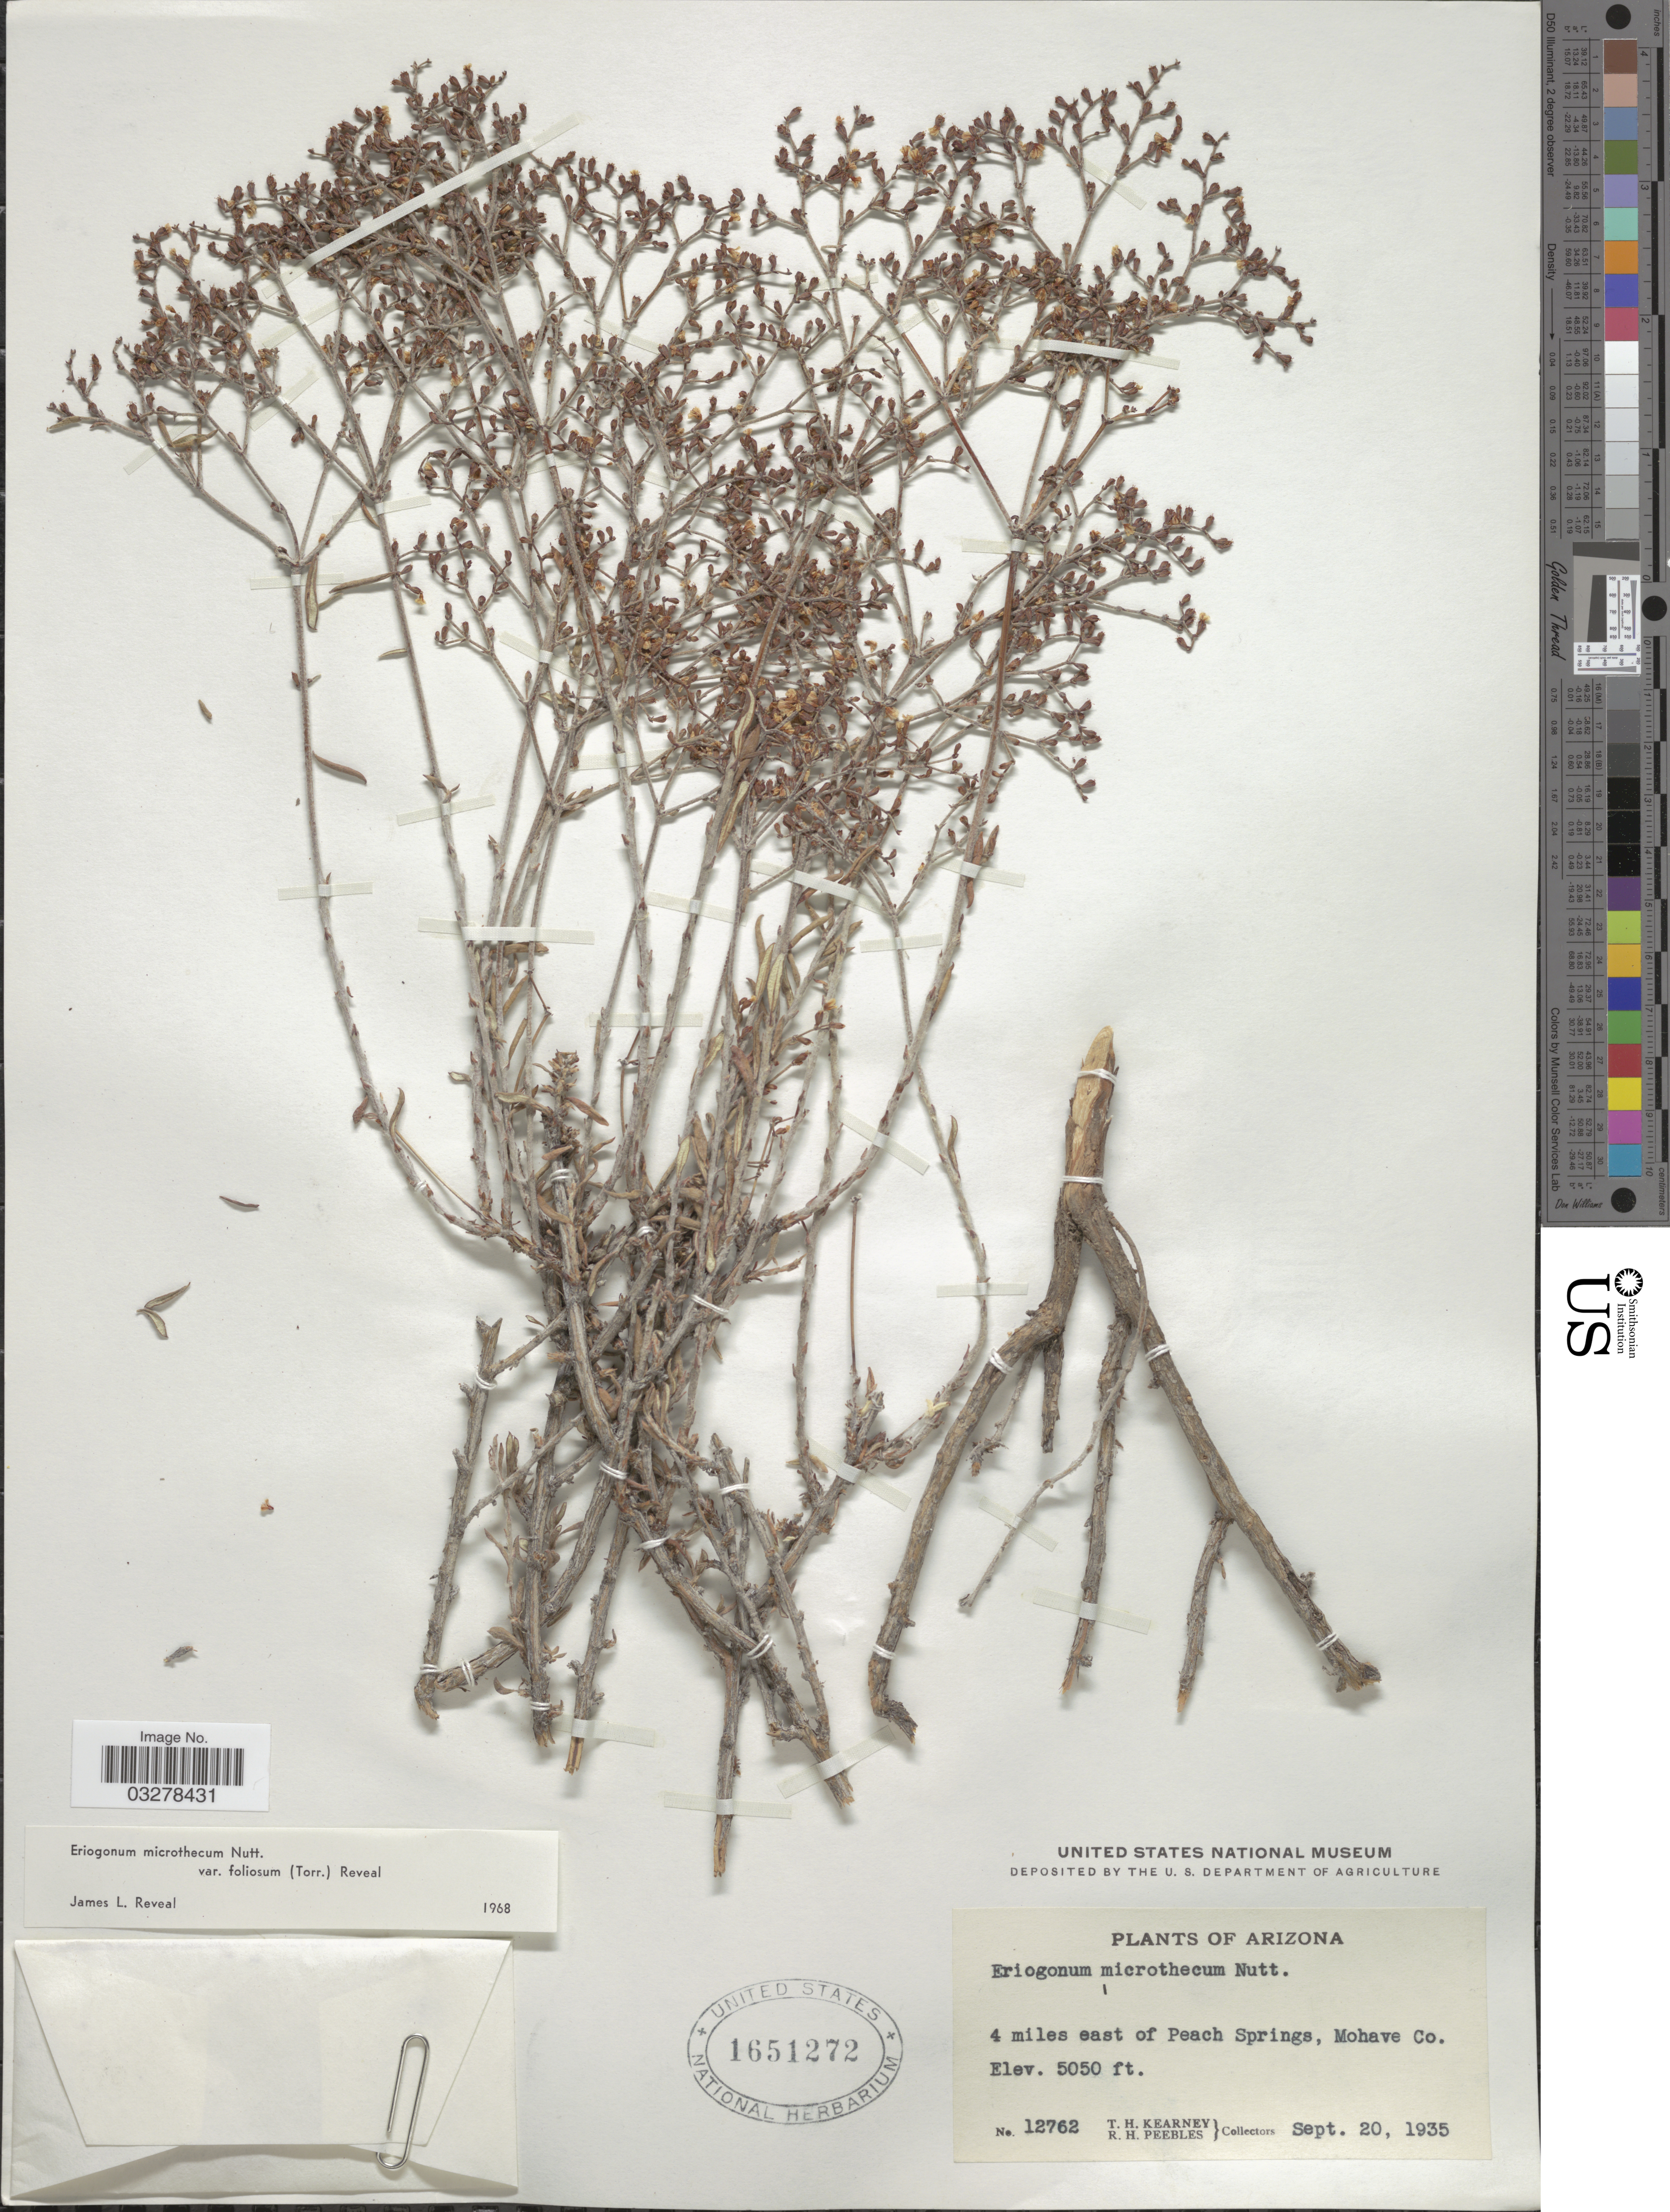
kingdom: Plantae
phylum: Tracheophyta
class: Magnoliopsida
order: Caryophyllales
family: Polygonaceae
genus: Eriogonum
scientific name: Eriogonum microtheca var. foliosum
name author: (Torr. & A. Gray) Reveal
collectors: T. H. Kearney & R. H. Peebles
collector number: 12762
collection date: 1935-09-20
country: United States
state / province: Arizona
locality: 4 miles east of Peach Springs, Mohave Co.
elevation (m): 1539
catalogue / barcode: US 1651272